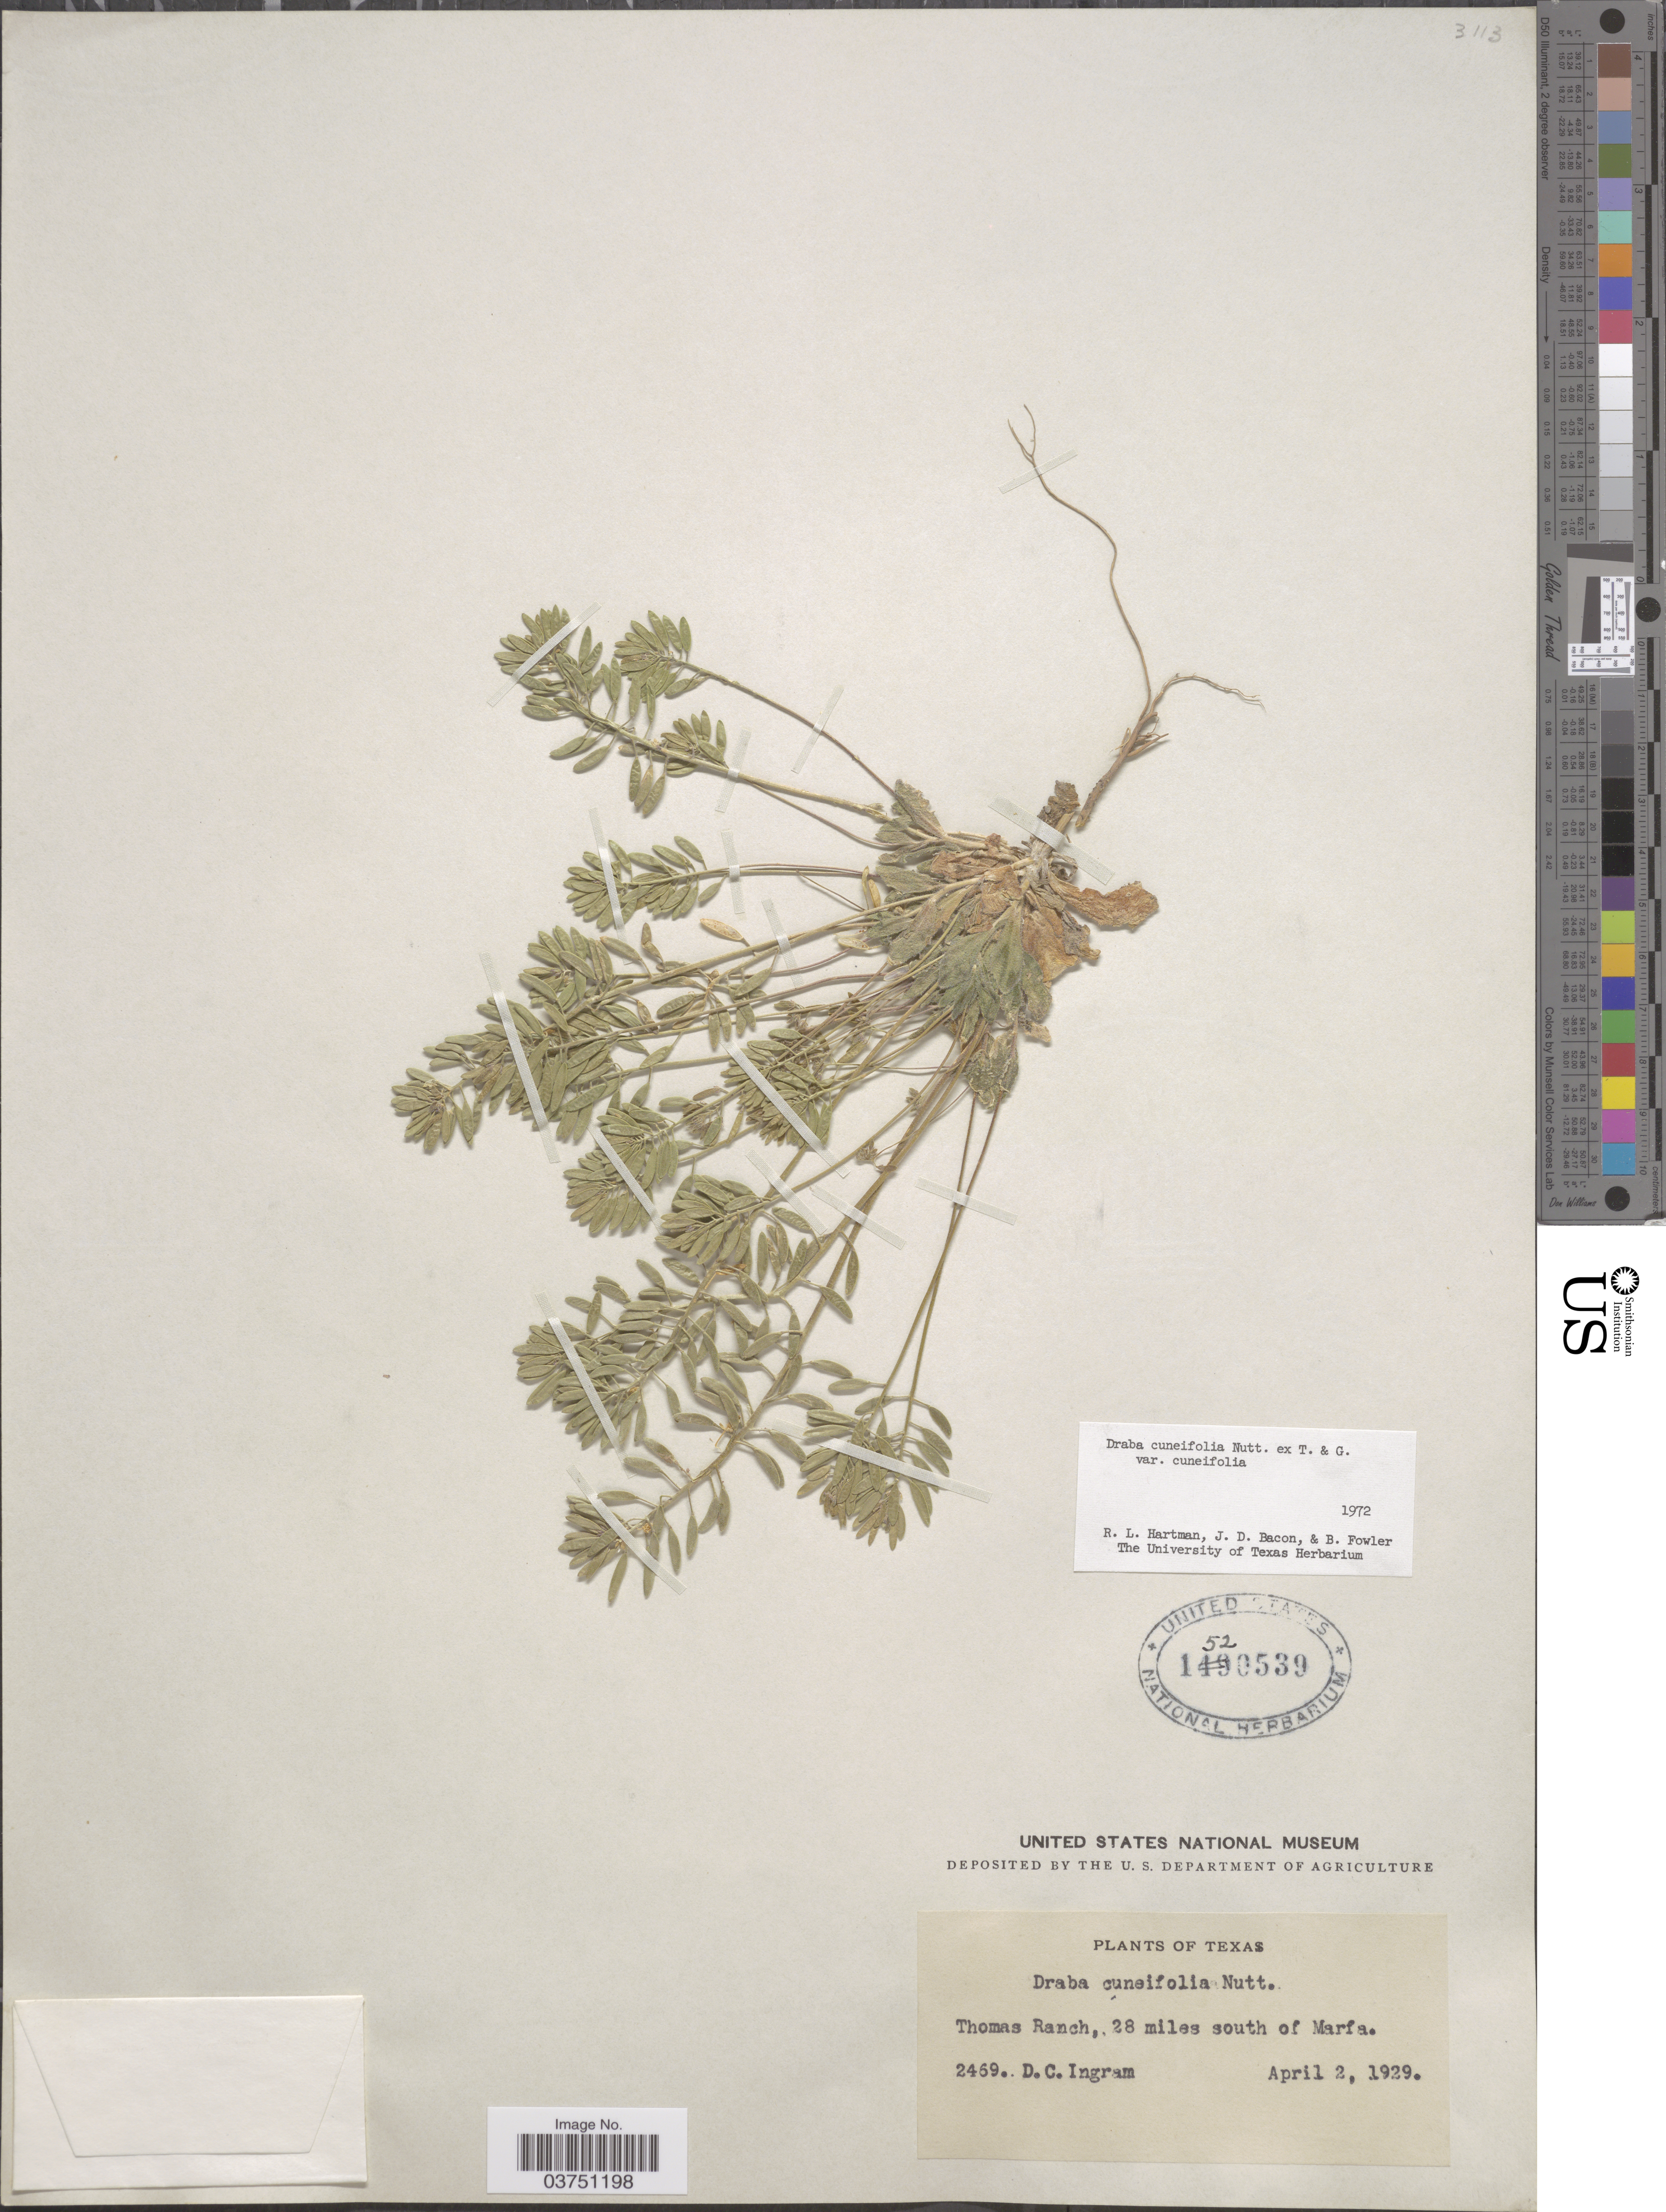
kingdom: Plantae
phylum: Tracheophyta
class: Magnoliopsida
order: Brassicales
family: Brassicaceae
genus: Draba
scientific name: Draba cuneifolia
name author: Nutt.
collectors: D. C. Ingram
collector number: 2469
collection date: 1929-04-02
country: United States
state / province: Texas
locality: Thomas Ranch, 28 miles south of Marfa.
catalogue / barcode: US 1520539